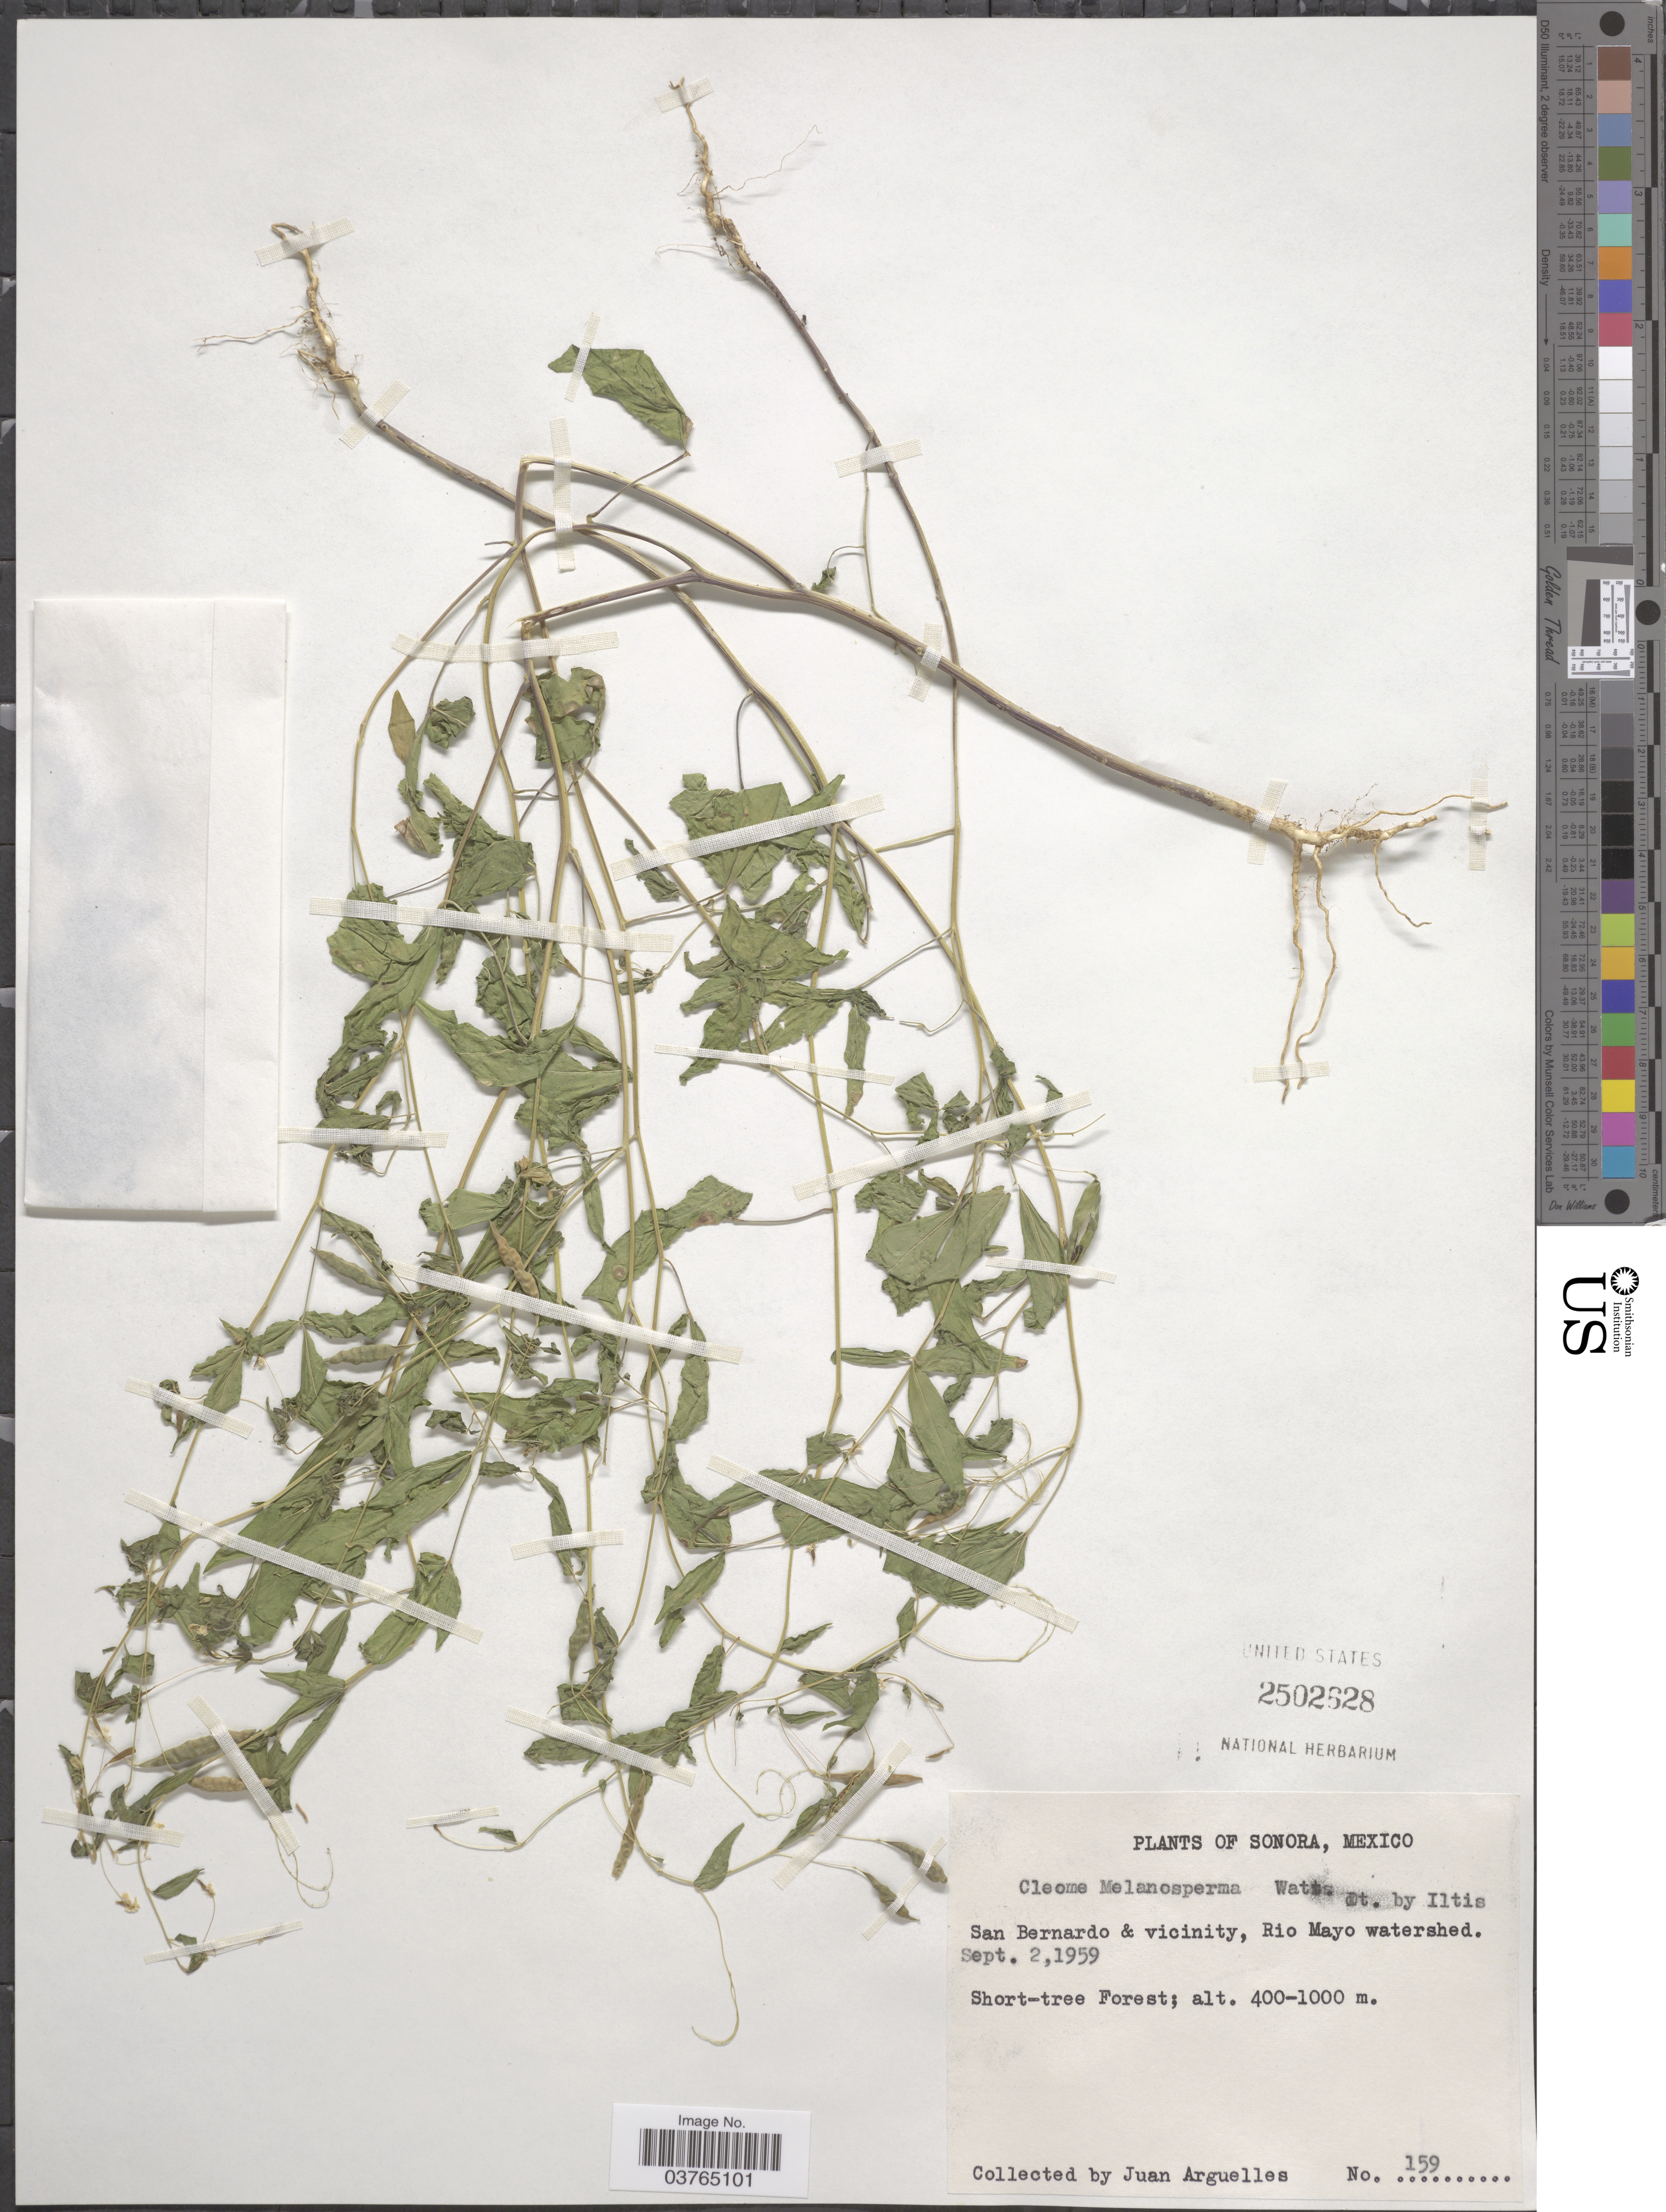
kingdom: Plantae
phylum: Tracheophyta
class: Magnoliopsida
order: Brassicales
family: Cleomaceae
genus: Cleoserrata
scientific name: Cleoserrata melanosperma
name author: (S. Watson) Roalson & Soares Neto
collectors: J. Arguelles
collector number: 159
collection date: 1959-09-02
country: Mexico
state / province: Sonora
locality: San Bernardo & vicinity, Rio Mayo watershed.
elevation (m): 400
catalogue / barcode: US 2502628